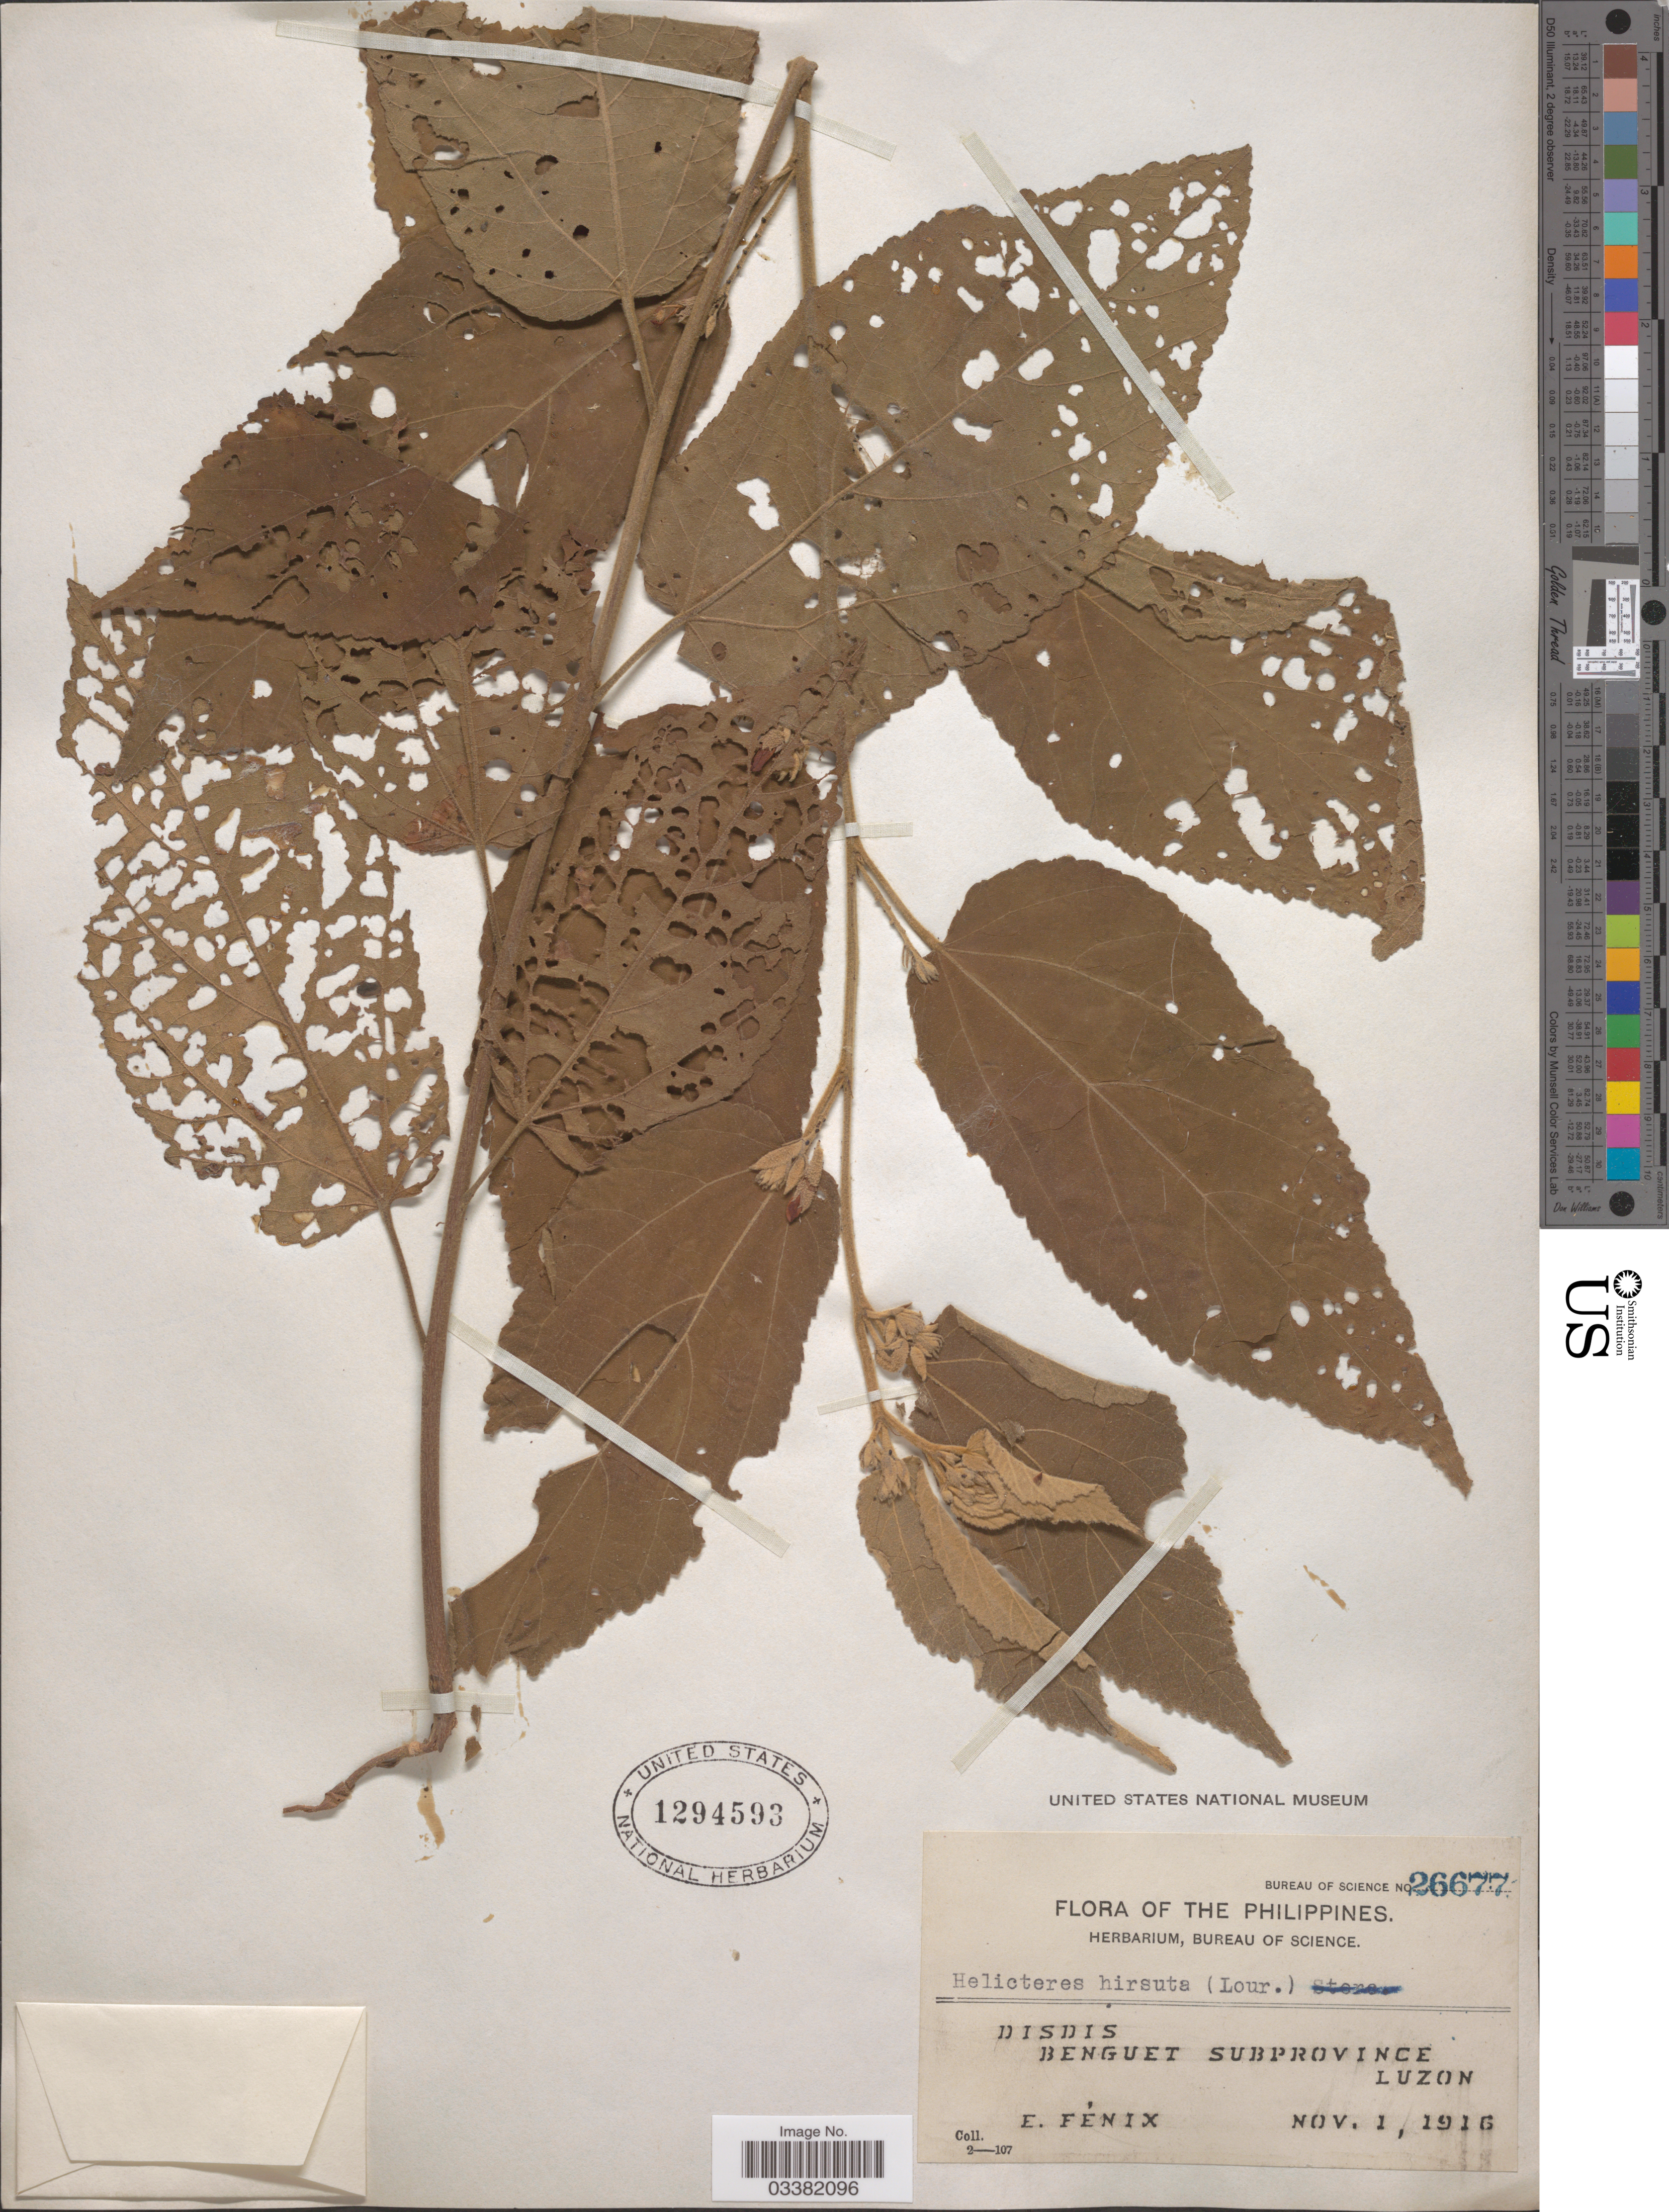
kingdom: Plantae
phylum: Tracheophyta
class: Magnoliopsida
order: Malvales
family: Malvaceae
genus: Helicteres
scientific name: Helicteres hirsuta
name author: Lour.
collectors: E. Fénix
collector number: Bureau of Science 26677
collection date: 1916-11-01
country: Philippines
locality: Disdis. Benguet Subprovince. Luzon.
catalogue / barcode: US 1294593